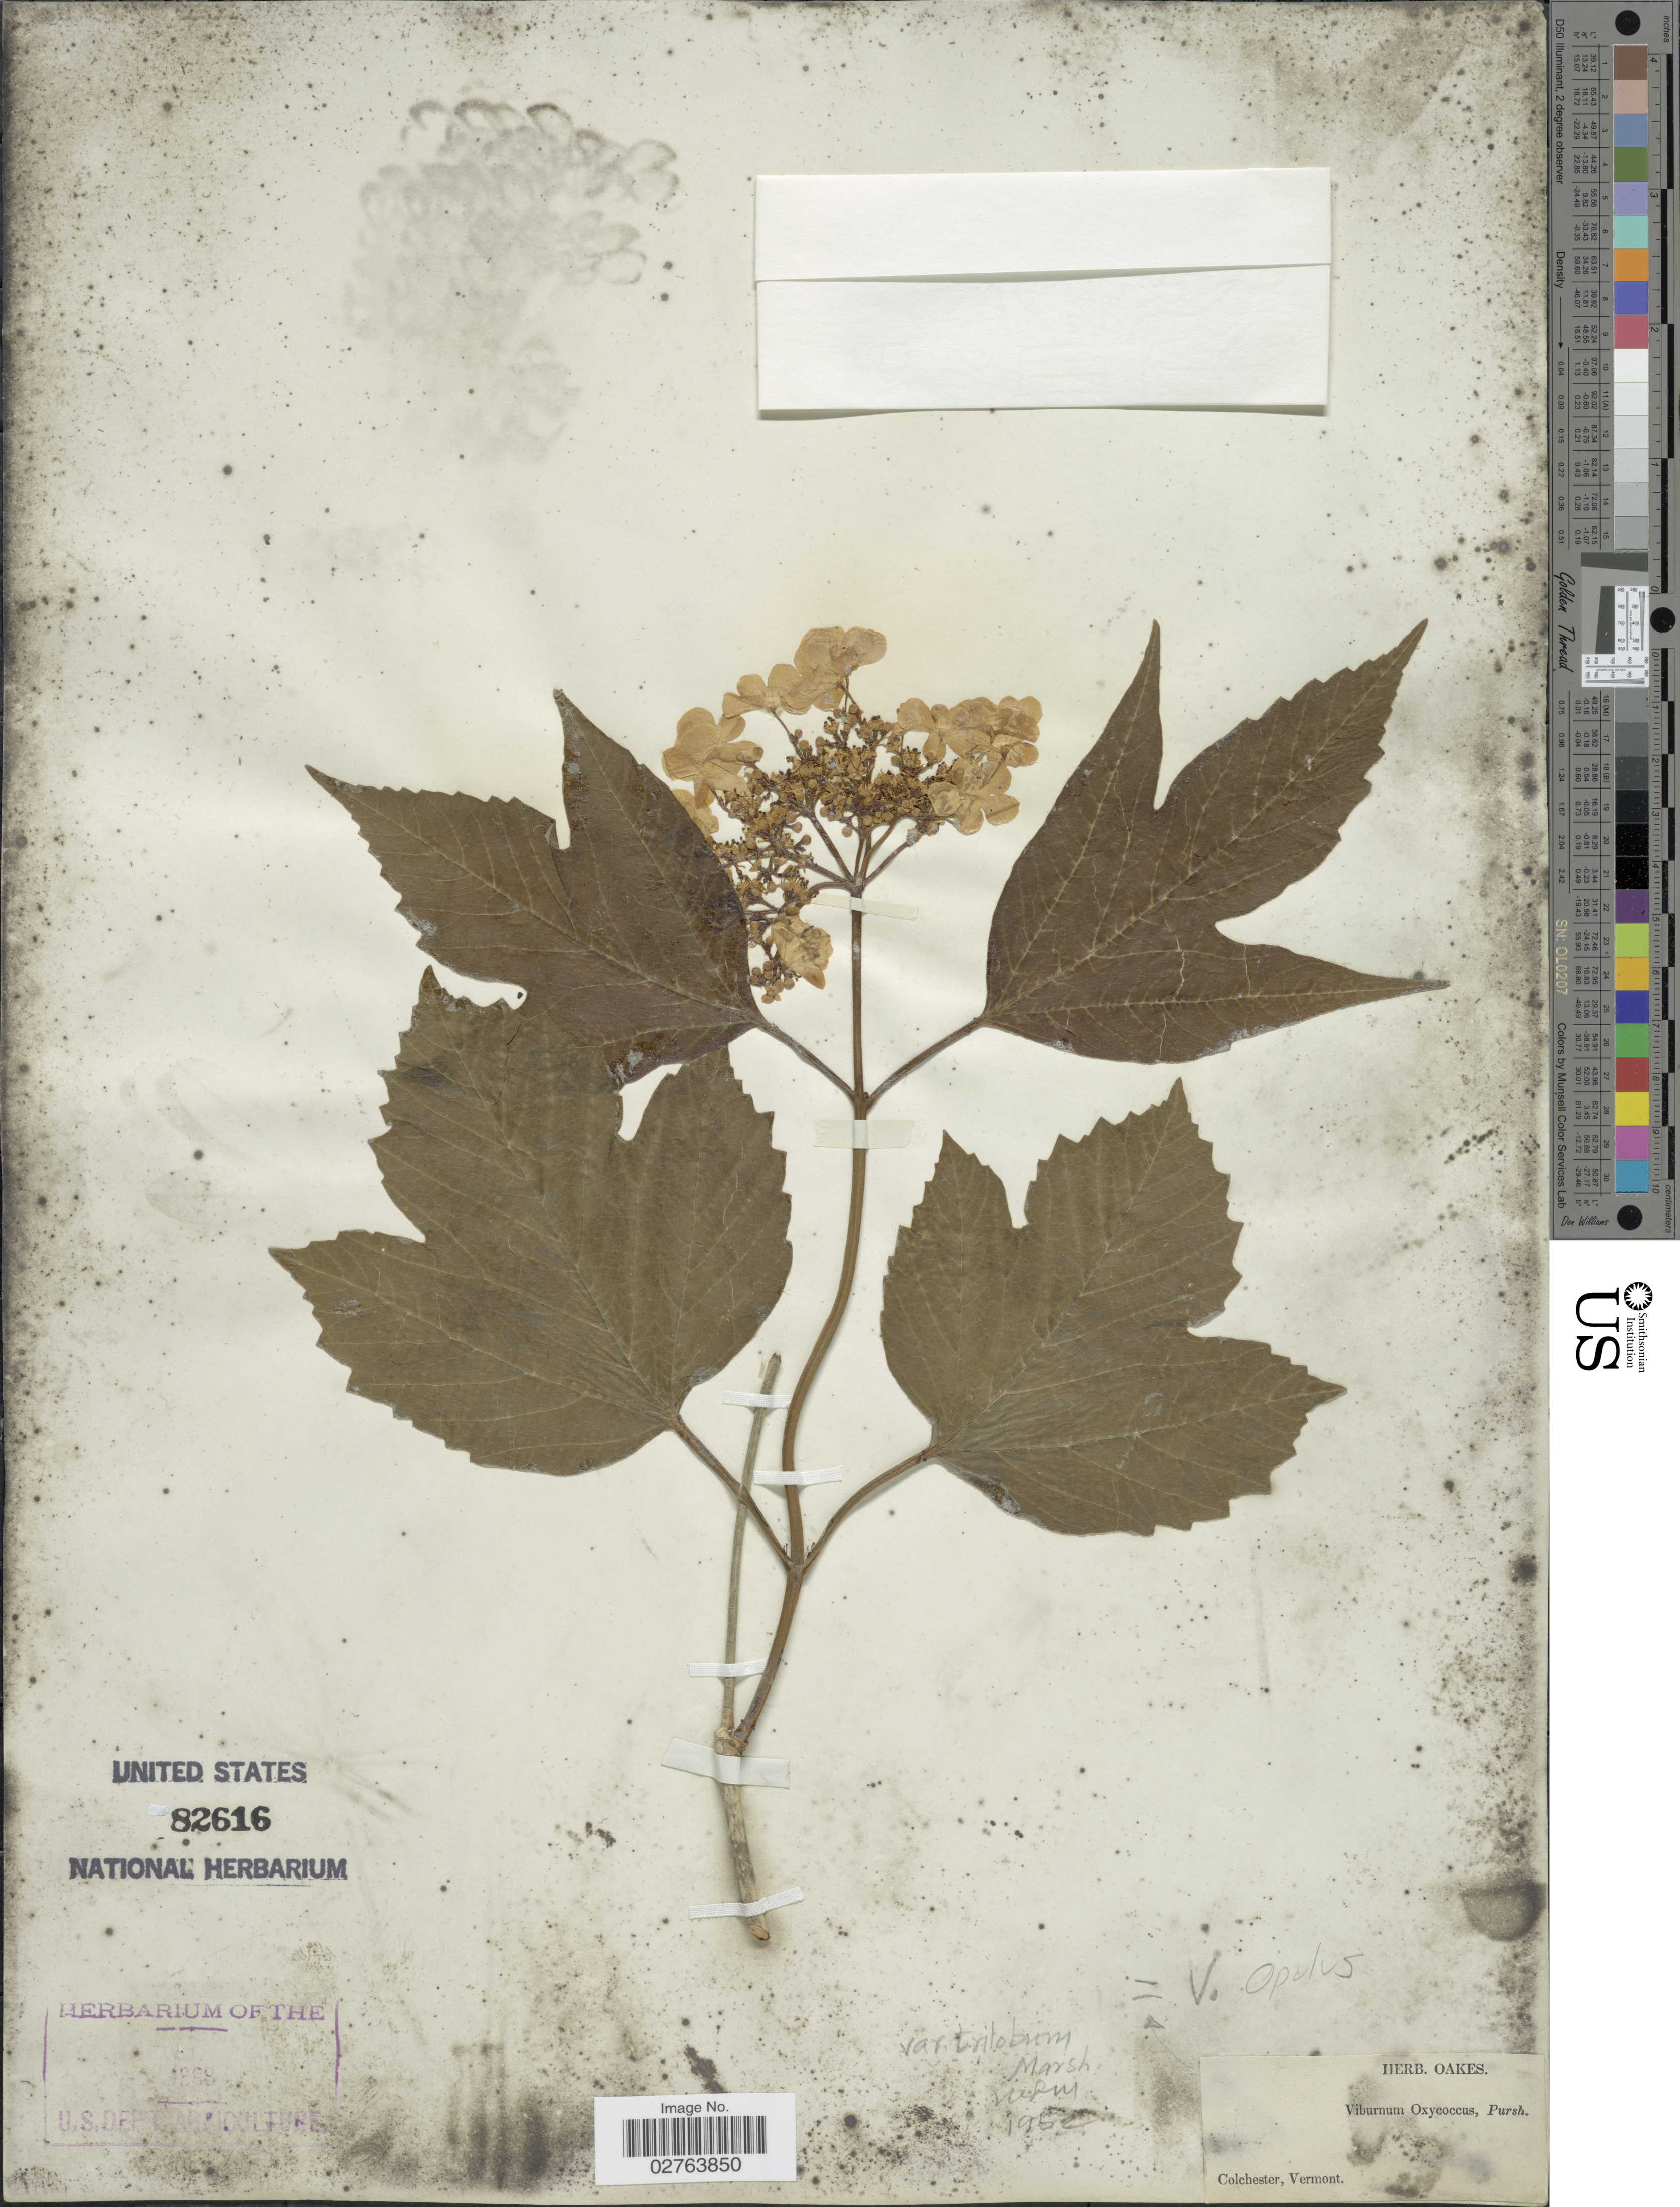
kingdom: Plantae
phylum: Tracheophyta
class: Magnoliopsida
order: Dipsacales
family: Viburnaceae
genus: Viburnum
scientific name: Viburnum opulus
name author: L.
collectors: ex herb. Oakes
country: United States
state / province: Vermont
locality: Colchester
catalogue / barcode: US 82616